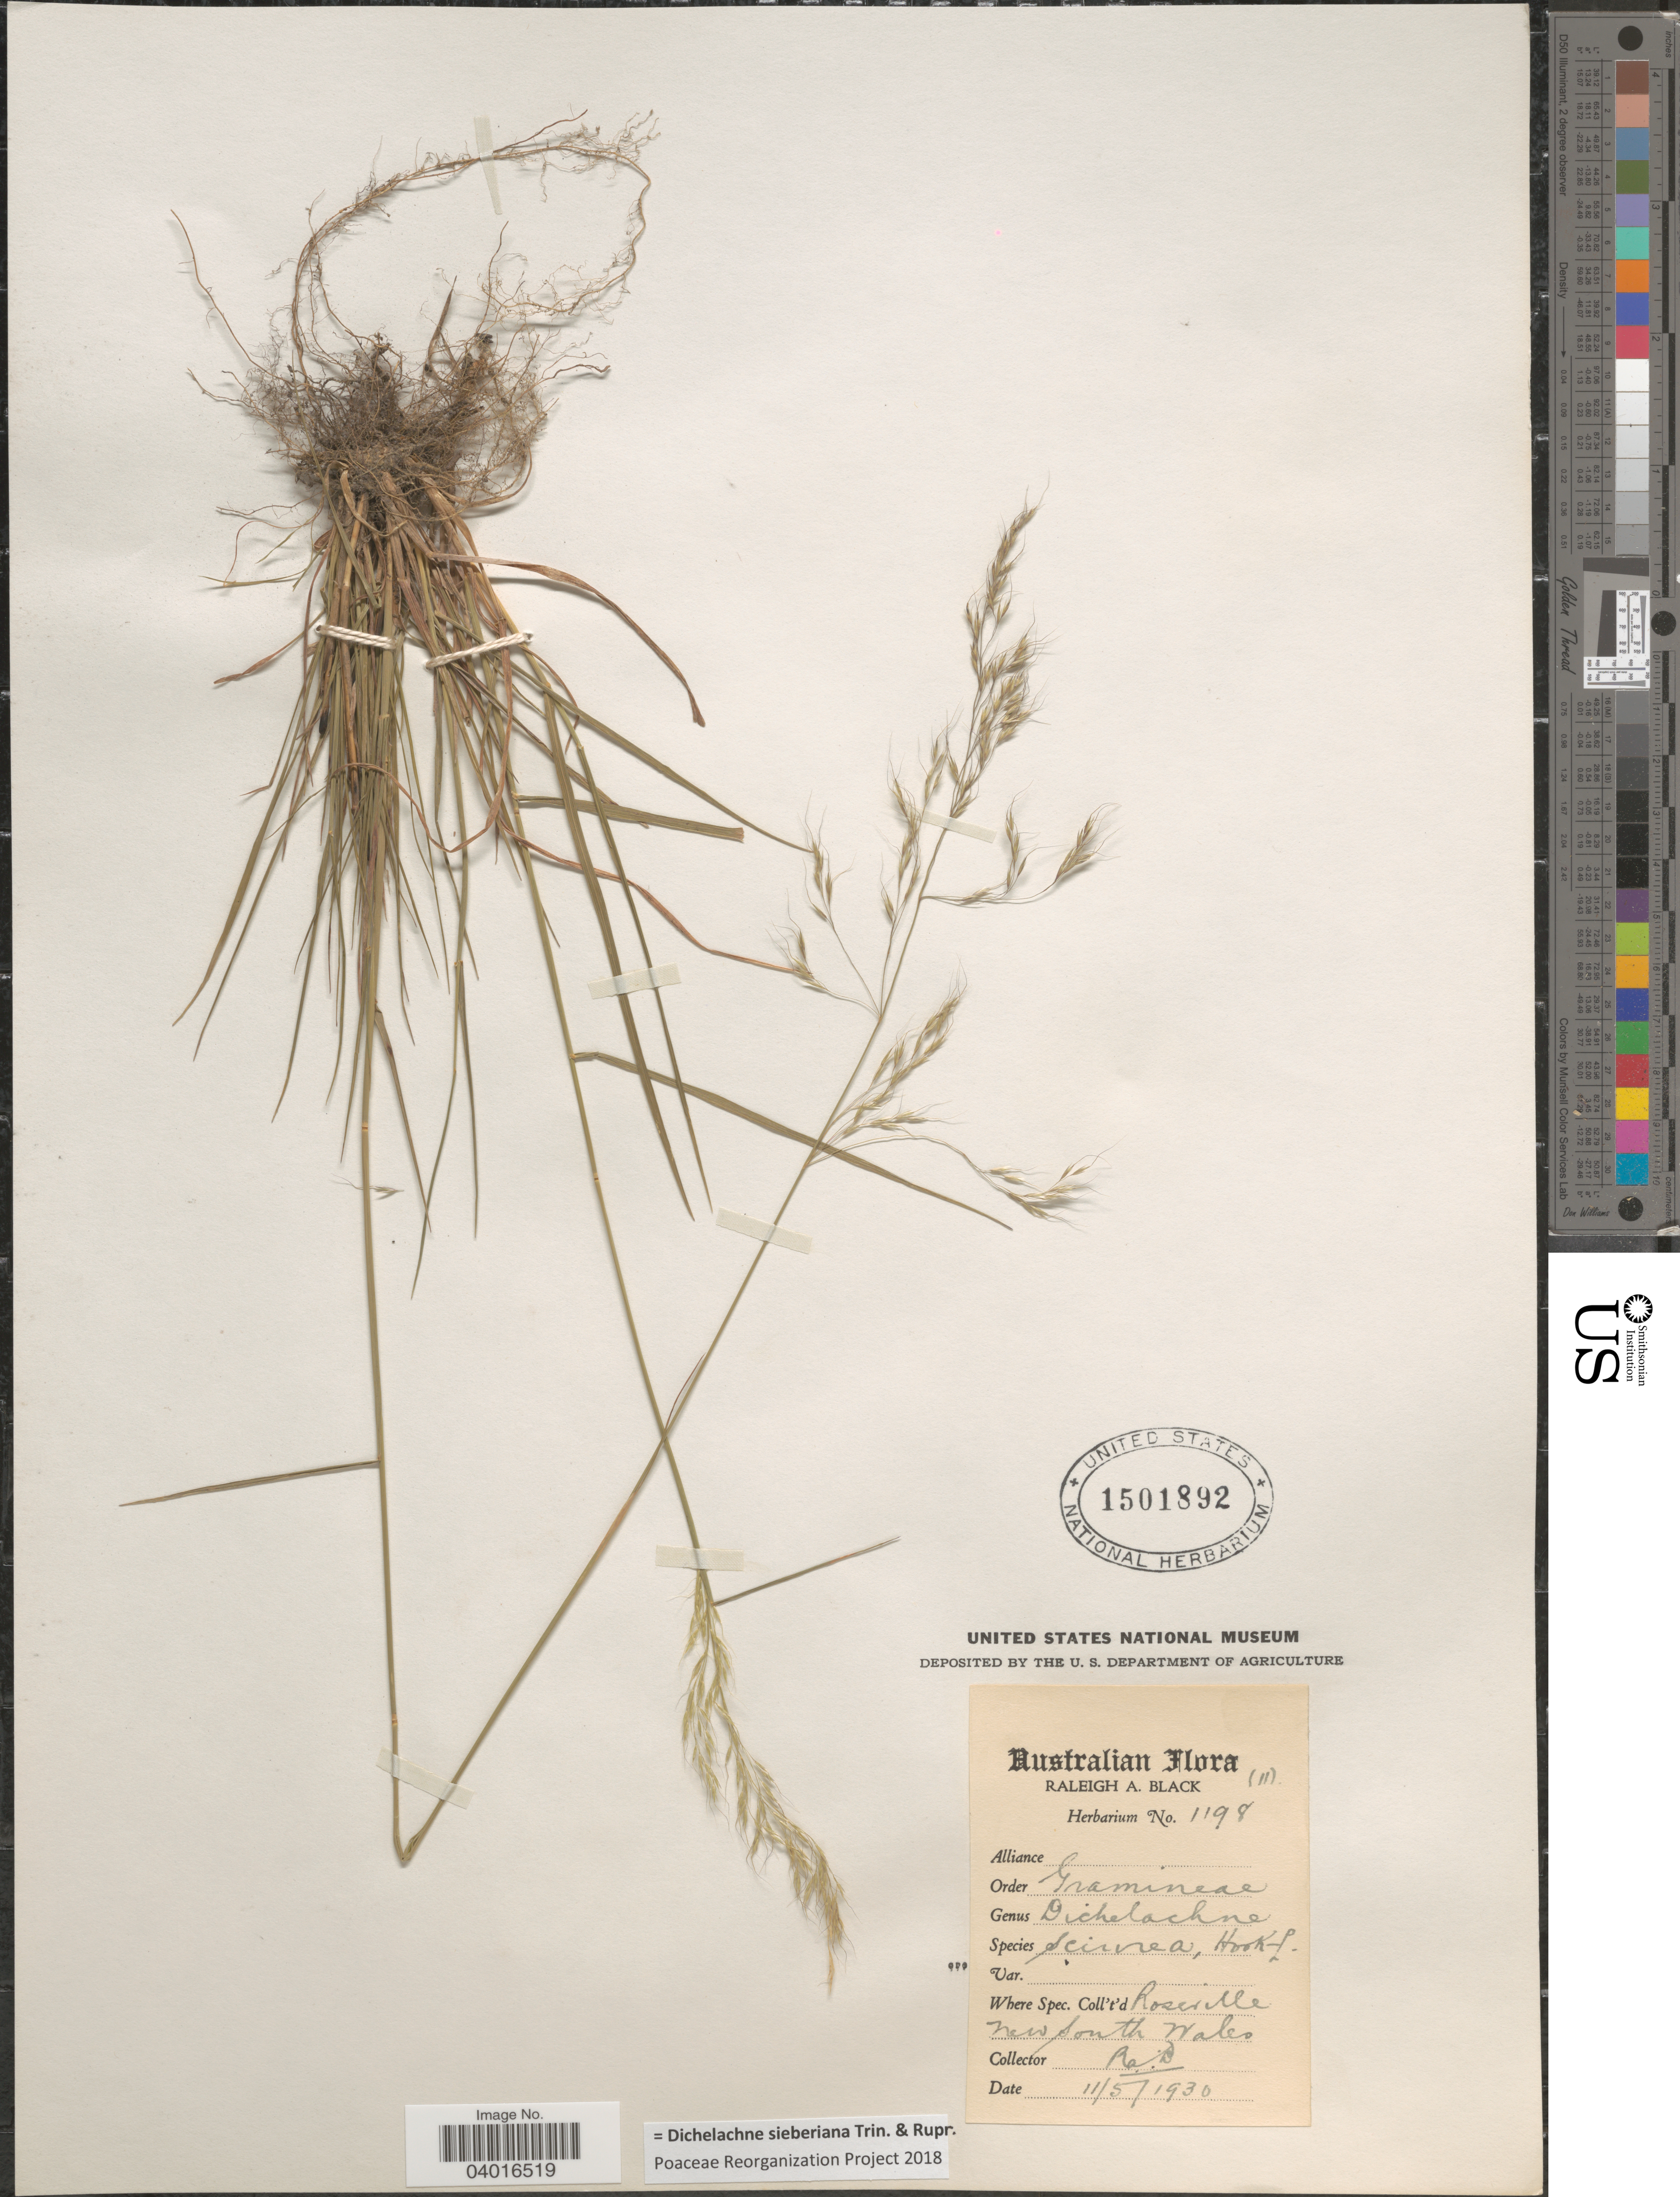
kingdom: Plantae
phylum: Tracheophyta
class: Liliopsida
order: Poales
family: Poaceae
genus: Dichelachne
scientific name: Dichelachne sieberiana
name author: Trin. & Rupr.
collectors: R. A. Black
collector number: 1198/(11)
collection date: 1930-05-11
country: Australia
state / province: New South Wales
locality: Roseville.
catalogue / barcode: US 1501892